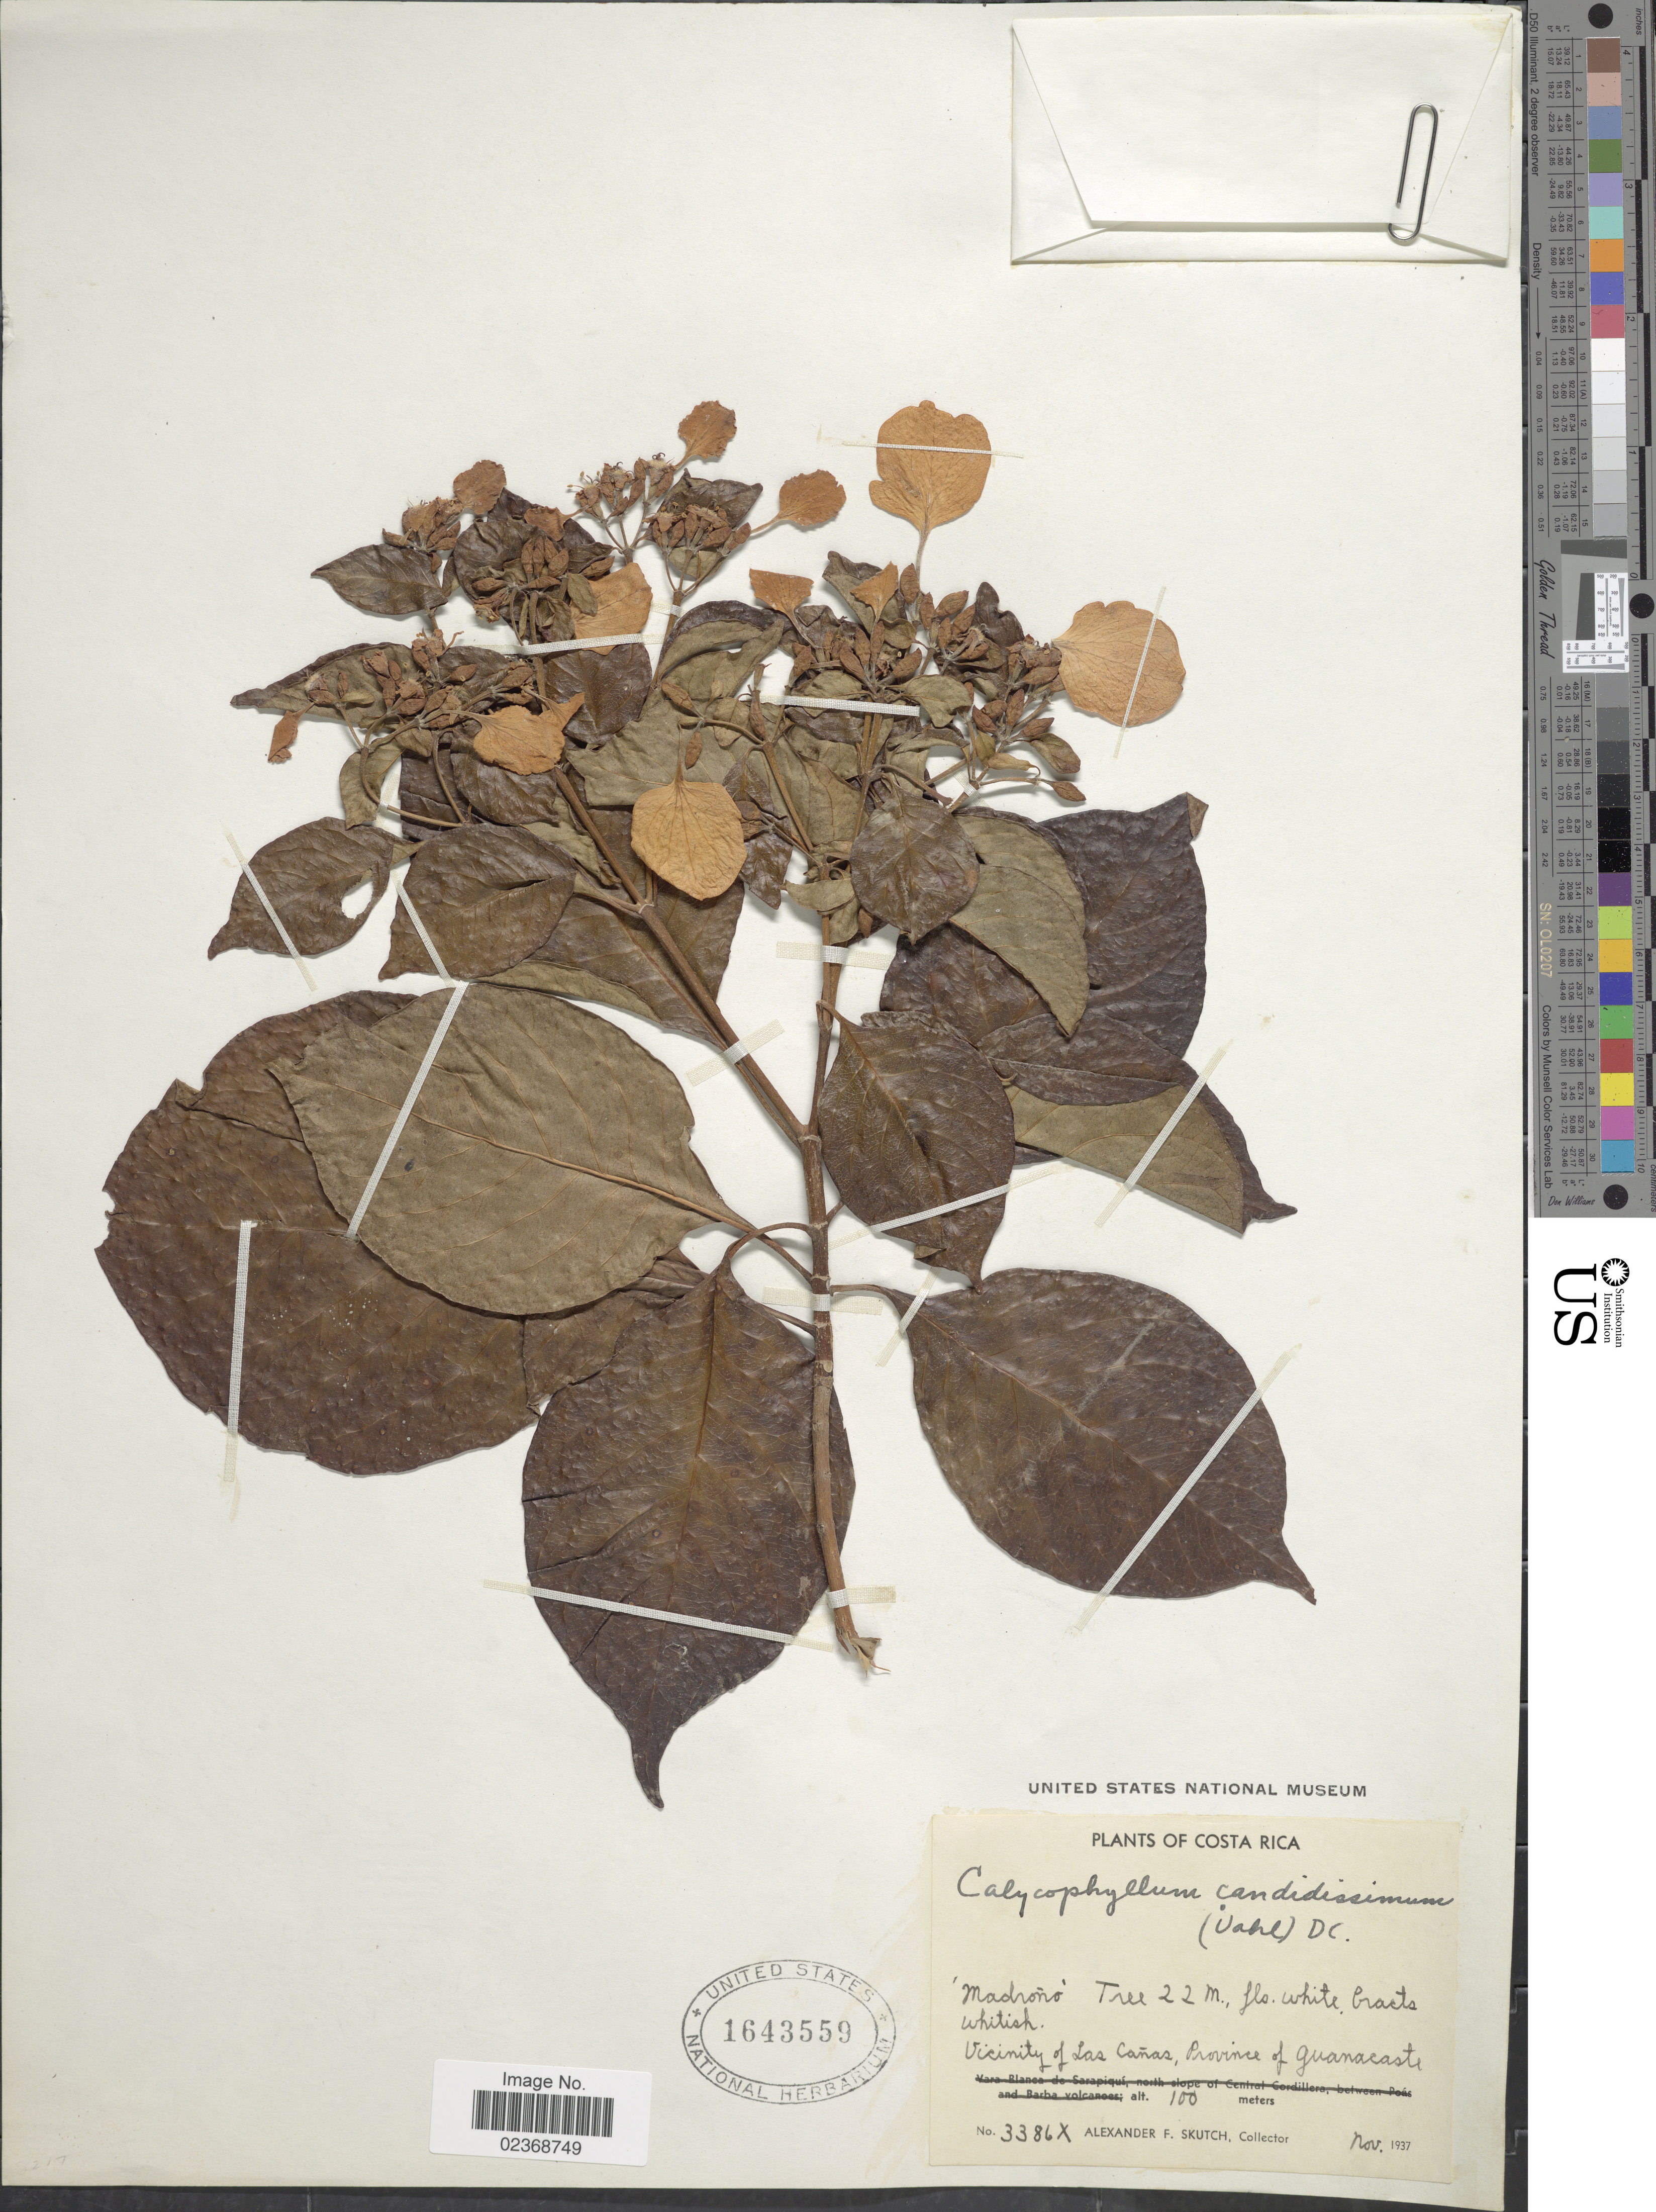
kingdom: Plantae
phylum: Tracheophyta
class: Magnoliopsida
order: Gentianales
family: Rubiaceae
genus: Calycophyllum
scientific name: Calycophyllum candidissimum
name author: (Vahl) DC.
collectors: A. F. Skutch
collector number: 3386X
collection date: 1937-11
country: Costa Rica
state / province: Guanacaste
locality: Vicinity of Las Canas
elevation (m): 100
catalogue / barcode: US 1643559